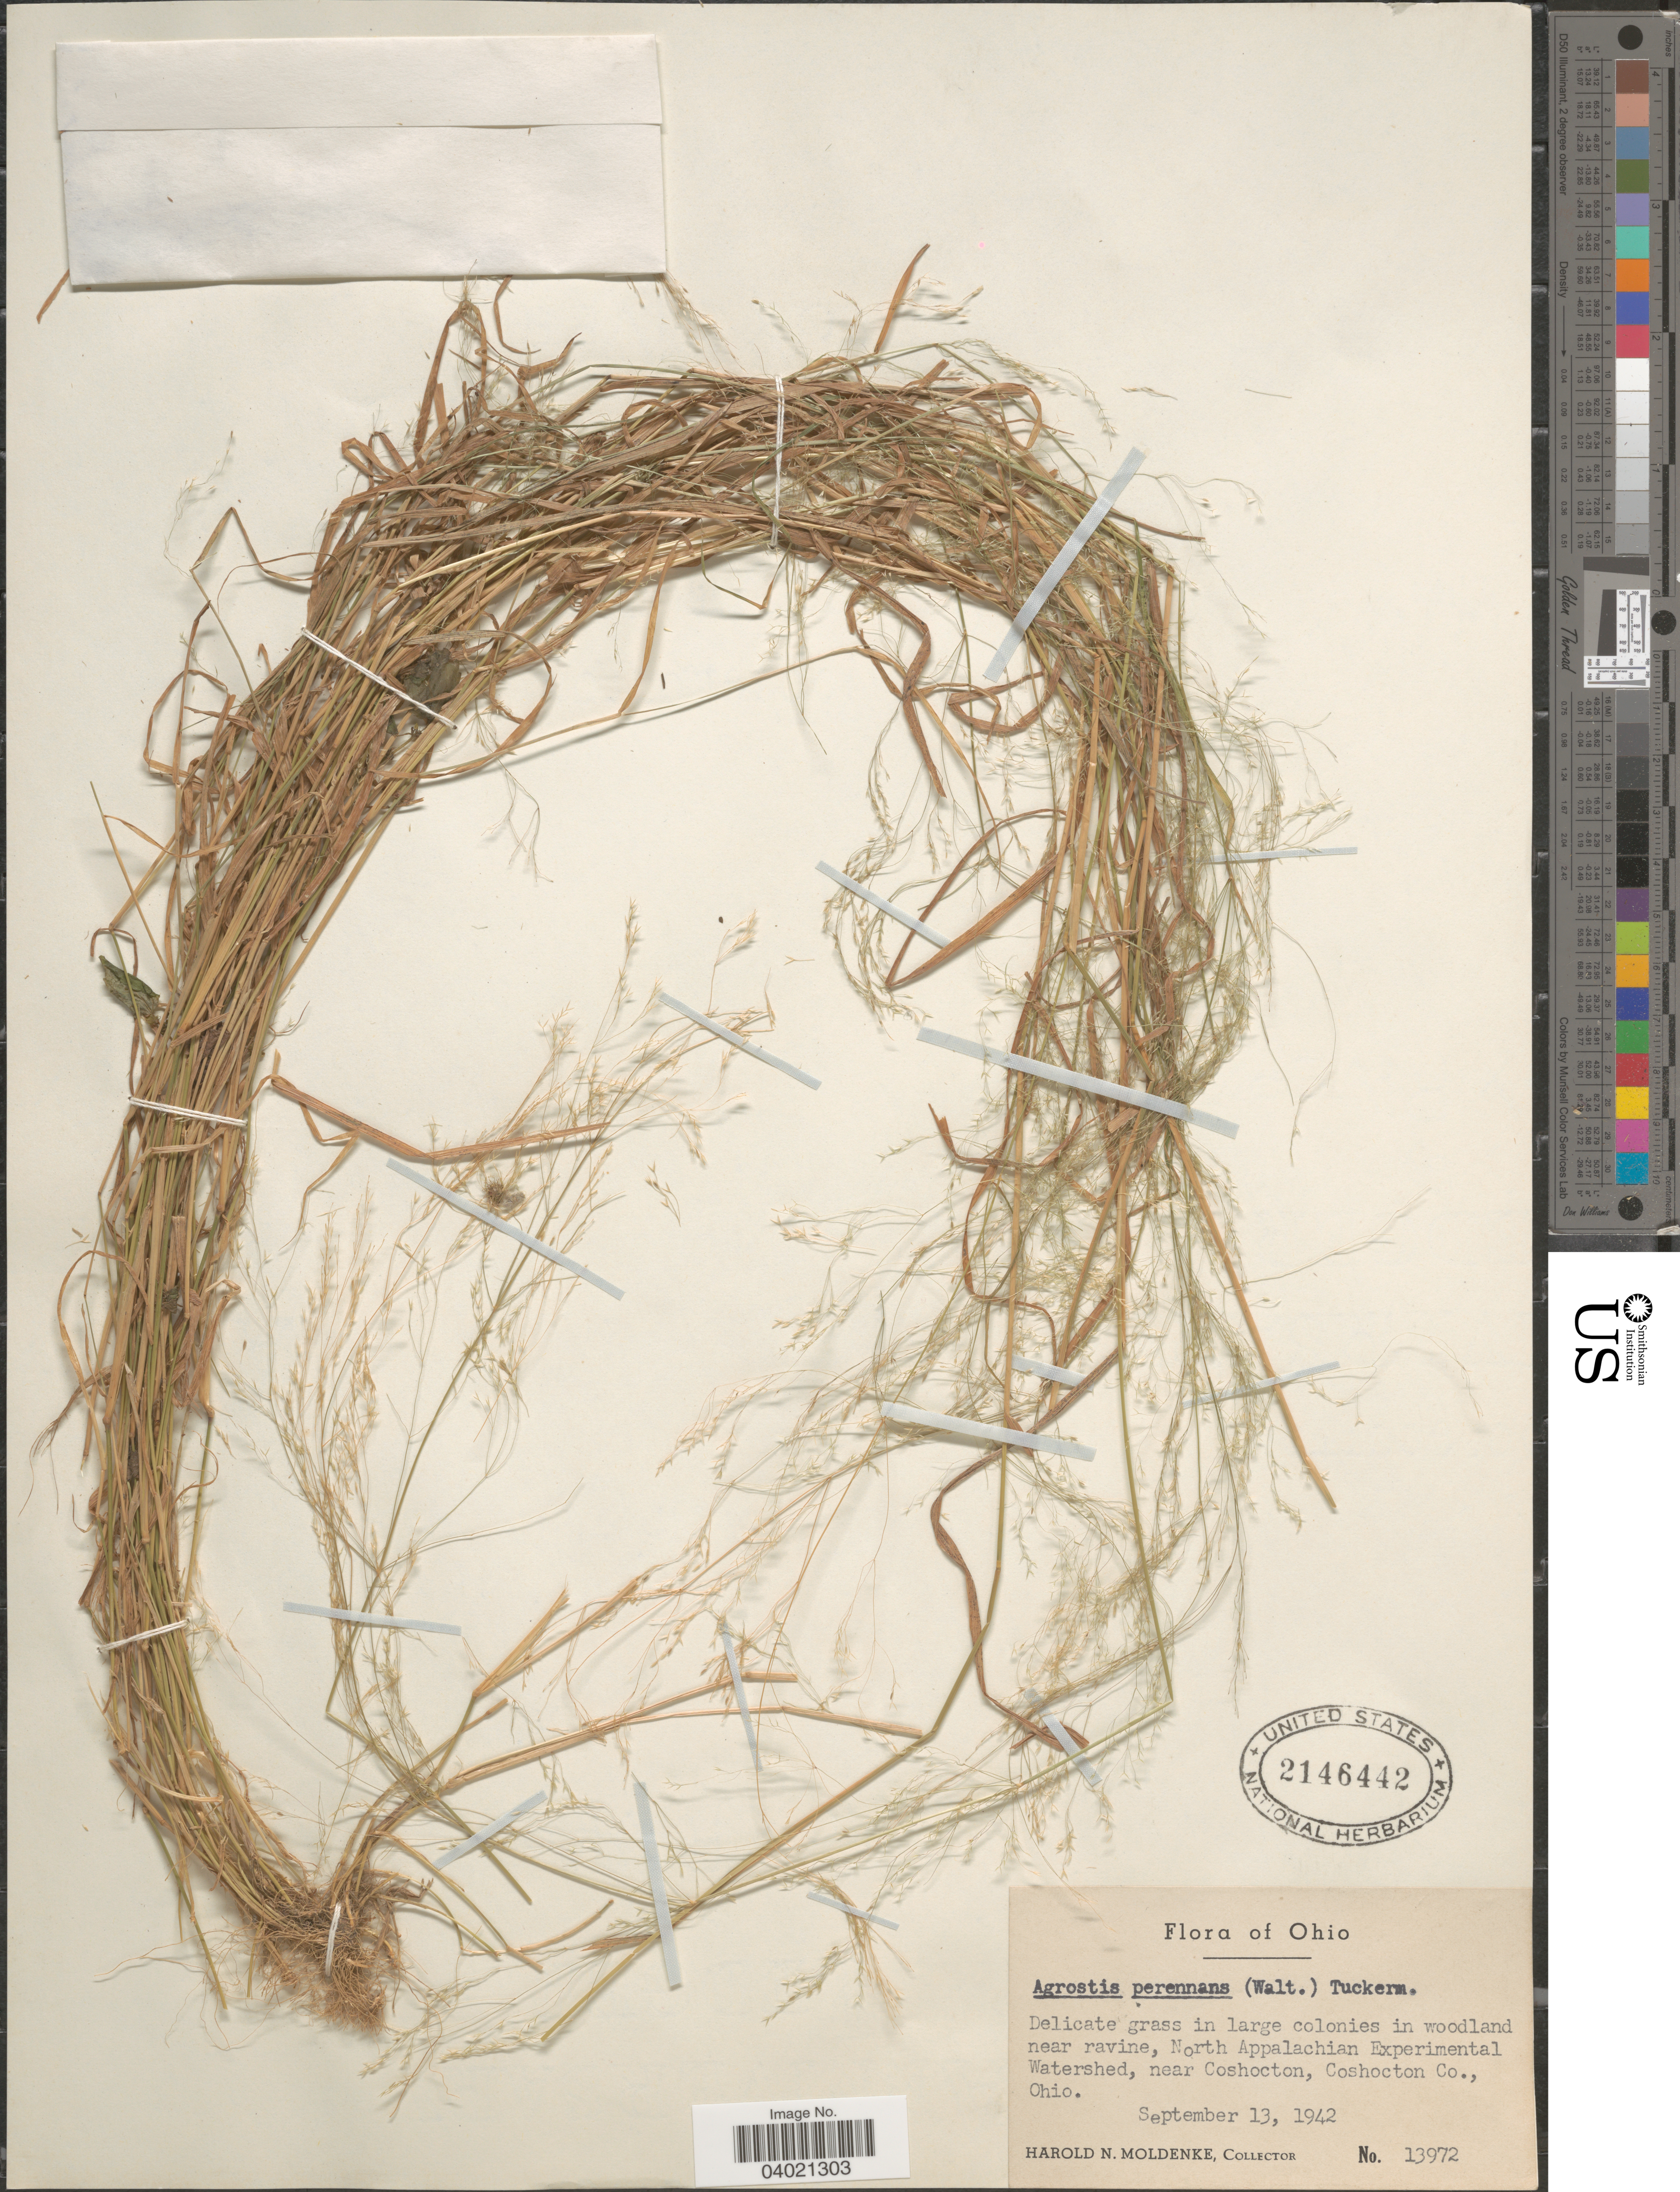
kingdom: Plantae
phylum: Tracheophyta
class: Liliopsida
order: Poales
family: Poaceae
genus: Agrostis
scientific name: Agrostis perennans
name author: (Walter) Tuck.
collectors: H. N. Moldenke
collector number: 13972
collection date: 1942-09-13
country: United States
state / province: Ohio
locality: North Appalachian Experimental Watershed, near Coshocton, Coshocton.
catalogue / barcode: US 2146442